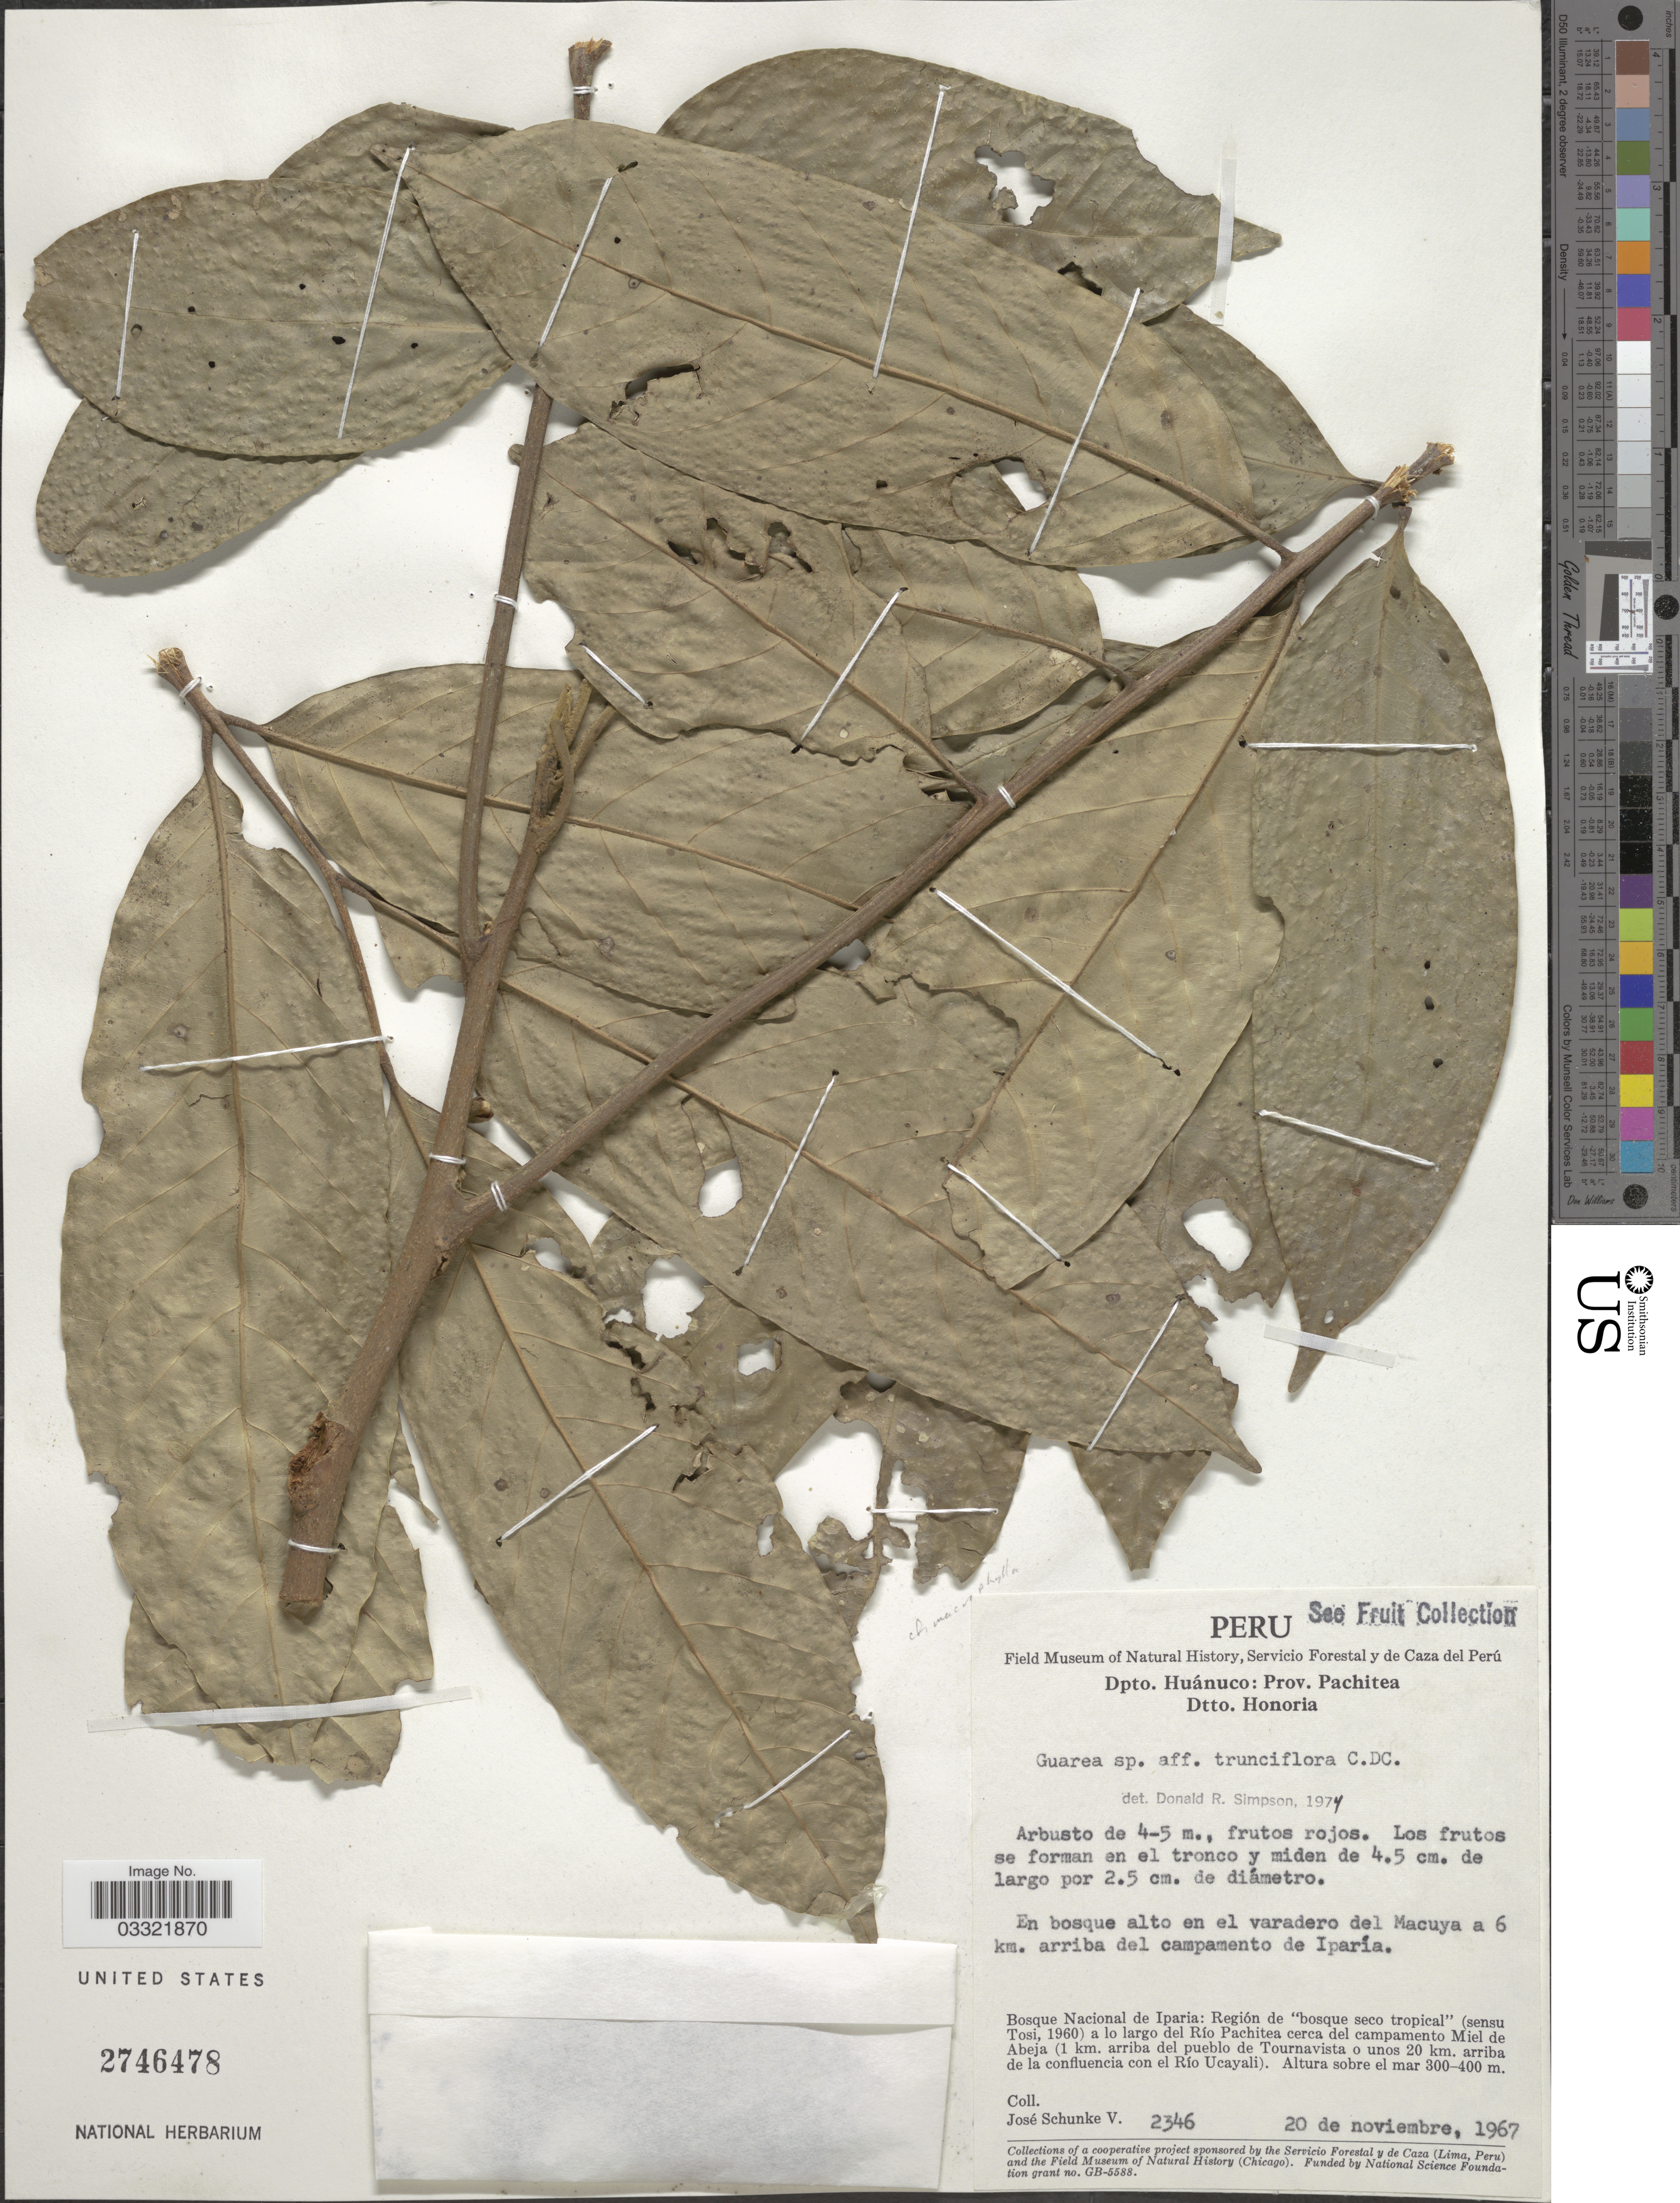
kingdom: Plantae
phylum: Tracheophyta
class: Magnoliopsida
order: Sapindales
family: Meliaceae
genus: Guarea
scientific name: Guarea trunciflora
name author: C. DC.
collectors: J. Schunke Vigo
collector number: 2346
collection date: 1967-11-20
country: Peru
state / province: Huánuco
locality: Dpto. Huánuco: Prov. Pachitea. Dtto. Honoria. En bosque alto en el varadero del Macuya a 6 km. arriba del campamento de Iparía. Bosque Nacional de Iparia: Región de "bosque seco tropical" (sensu Tosi, 1960) a lo largo del Río Pachitea cerca del campamaneto Miel de Abeja (1 km. arriba del pueblo de Tournavista o unos 20 km. arriba de la confluencia con el Río Ucayali).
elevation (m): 300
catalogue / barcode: US 2746478